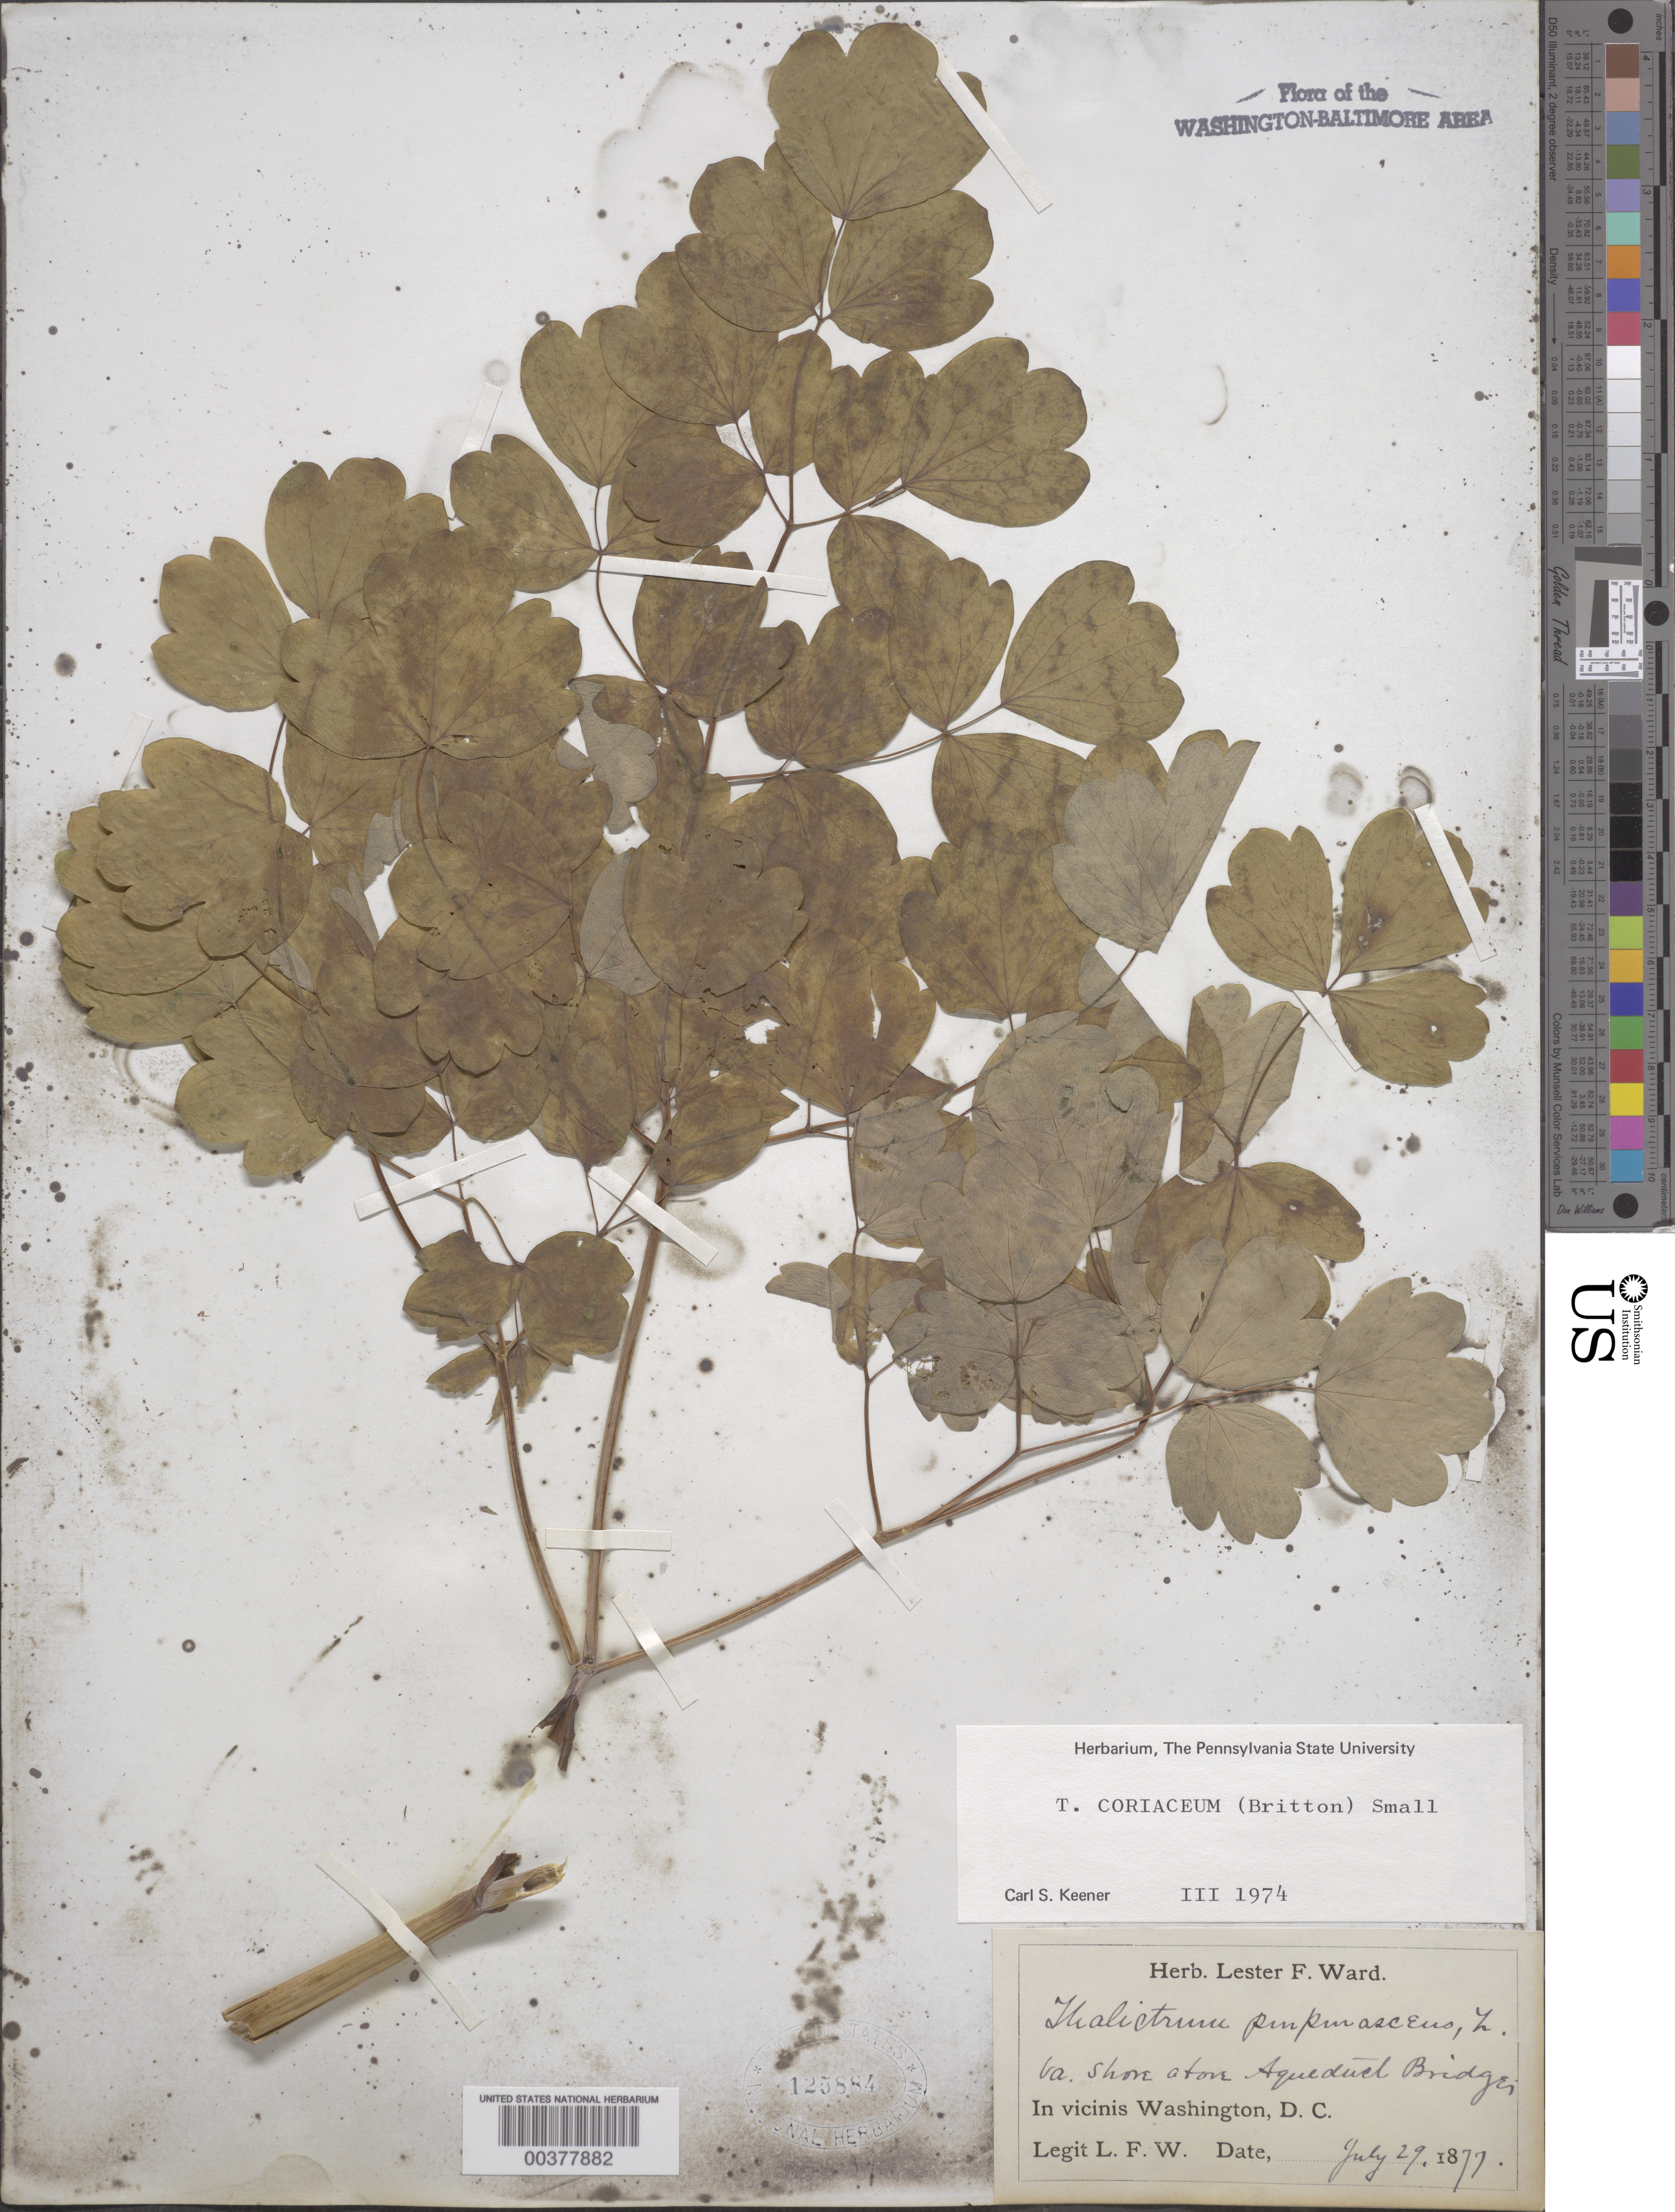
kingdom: Plantae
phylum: Tracheophyta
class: Magnoliopsida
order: Ranunculales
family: Ranunculaceae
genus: Thalictrum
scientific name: Thalictrum coriaceum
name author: (Britton) Small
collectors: L. F. Ward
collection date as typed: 29 Jul 1877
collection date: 1877-07-29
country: United States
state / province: Virginia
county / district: Fairfax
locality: Above Aqueduct Bridge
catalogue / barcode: US 125884